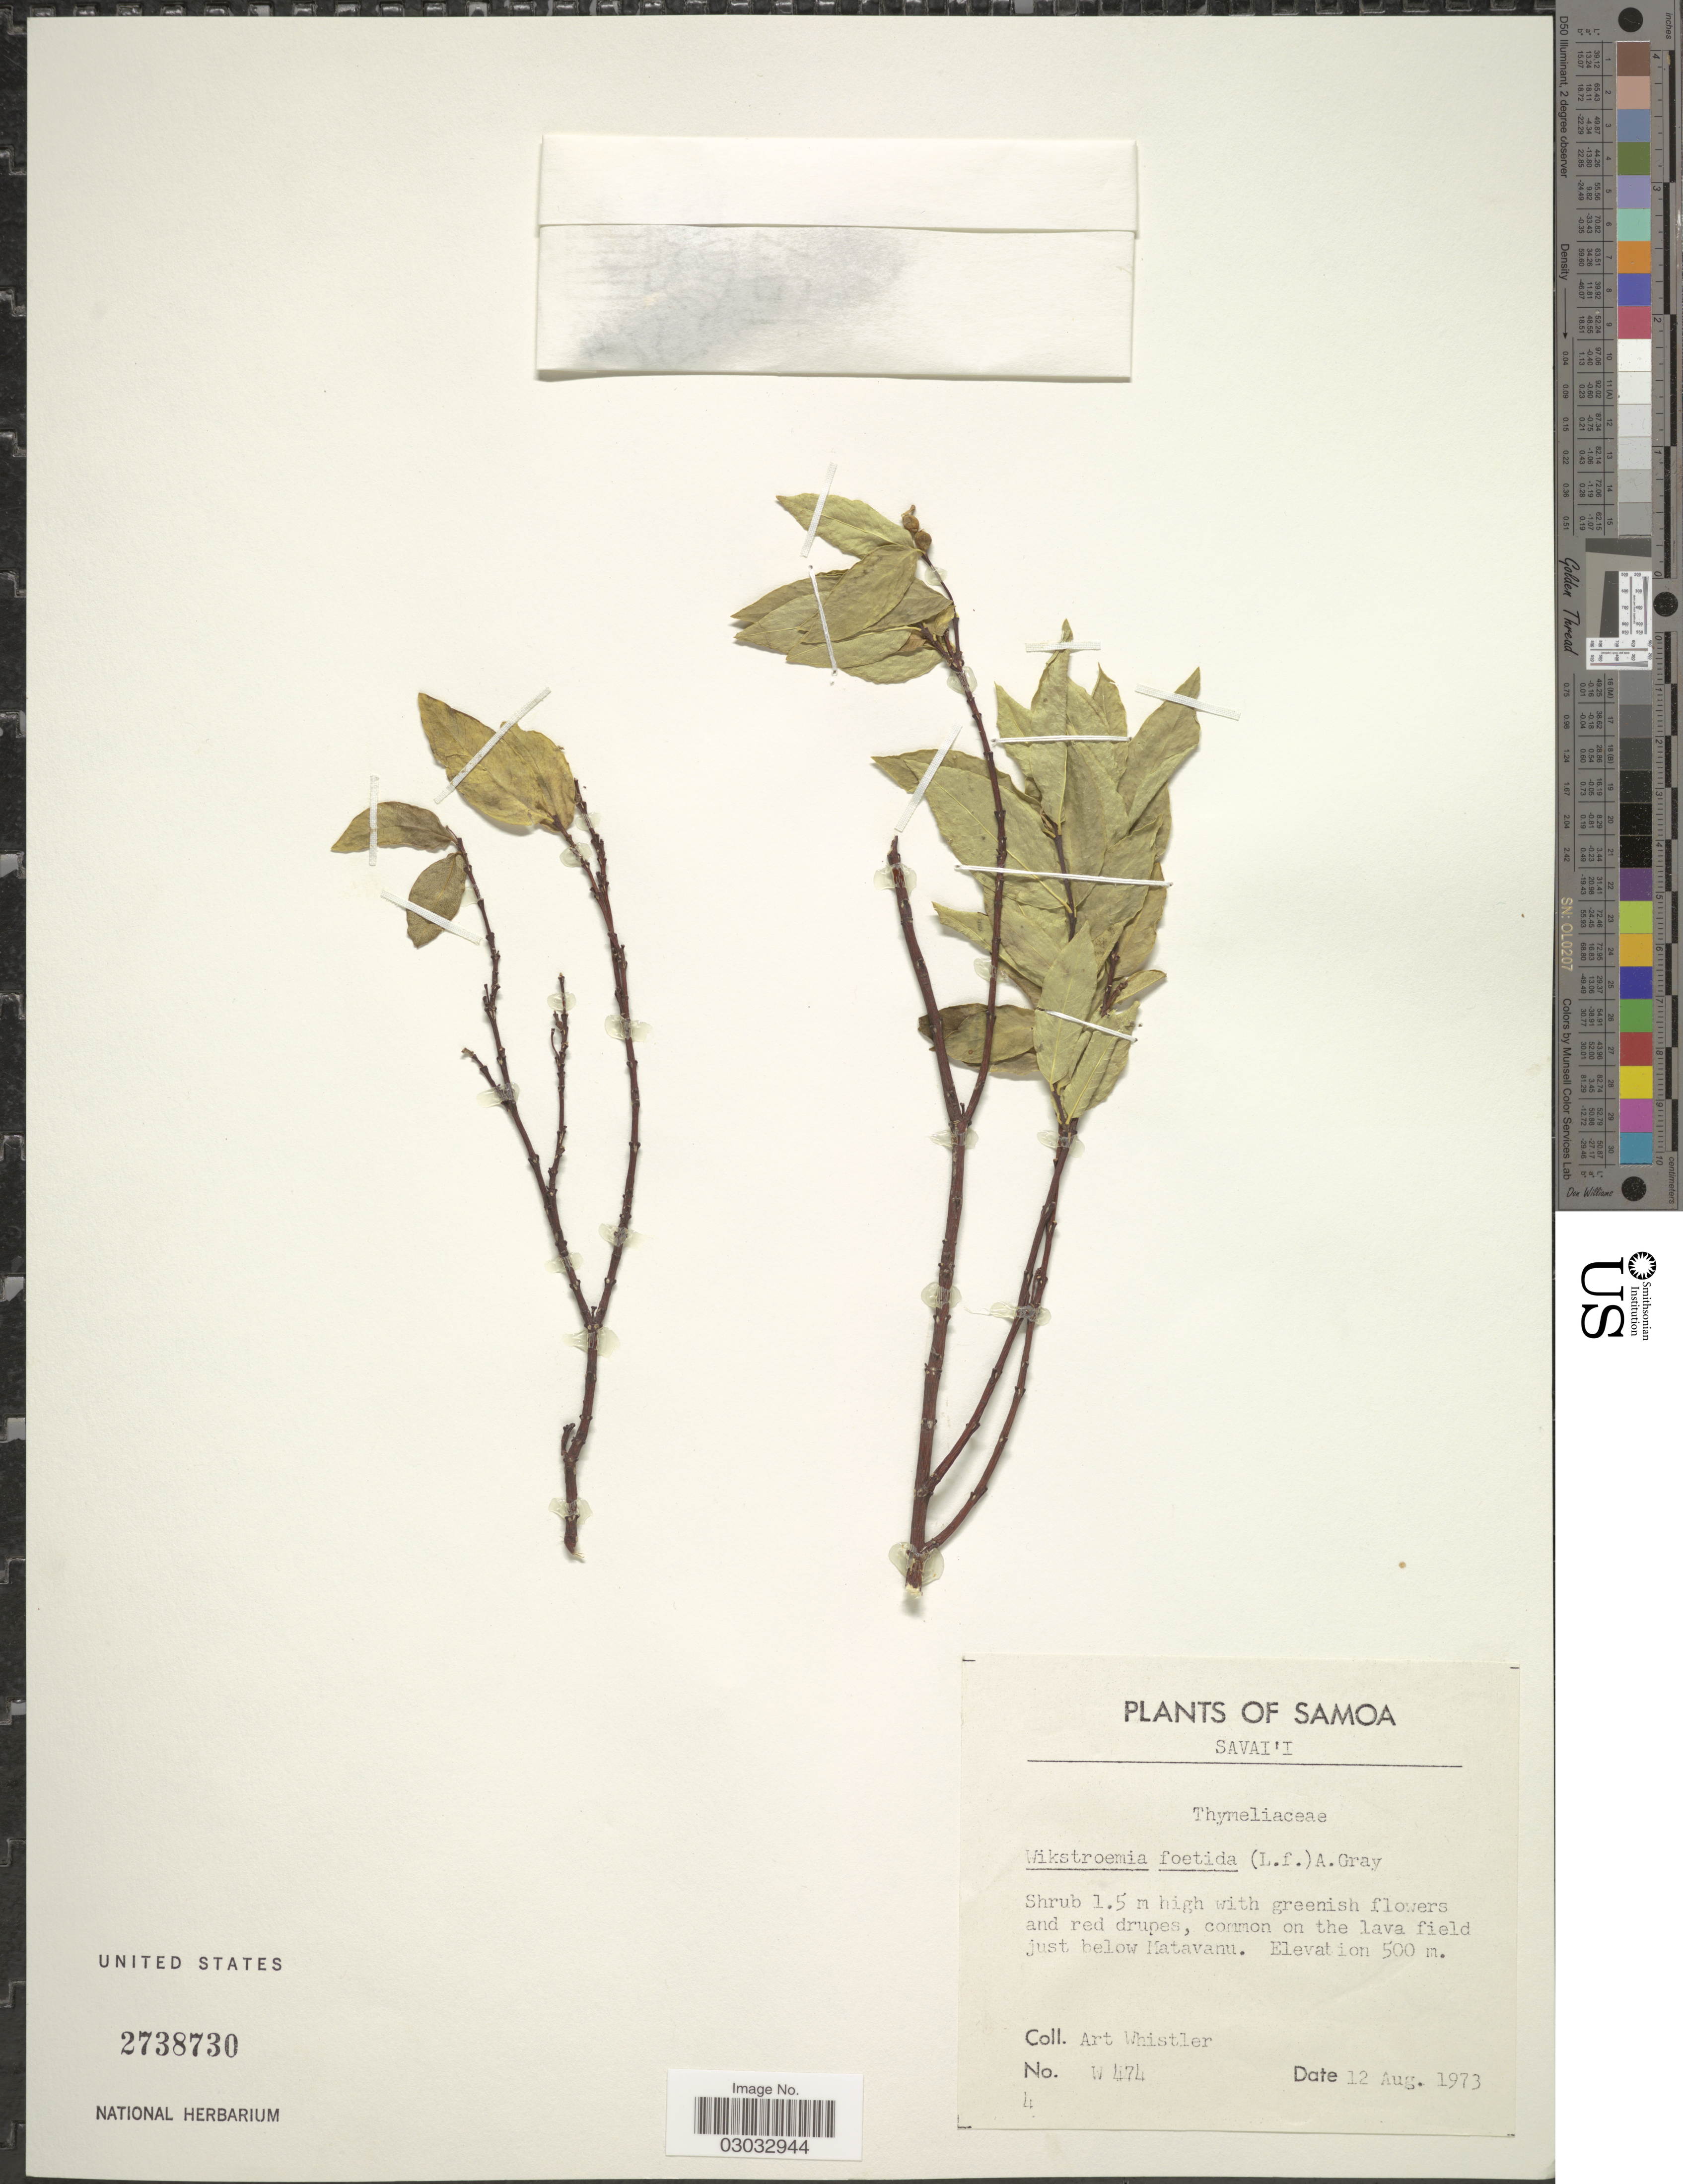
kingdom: Plantae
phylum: Tracheophyta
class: Magnoliopsida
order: Malvales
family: Thymelaeaceae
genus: Wikstroemia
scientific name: Wikstroemia coriacea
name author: Seem.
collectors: A. Whistler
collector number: W474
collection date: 1973-08-12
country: Samoa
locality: Samoa, Savai'i, common on the lava field just below Matavanu.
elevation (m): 500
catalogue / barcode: US 2738730